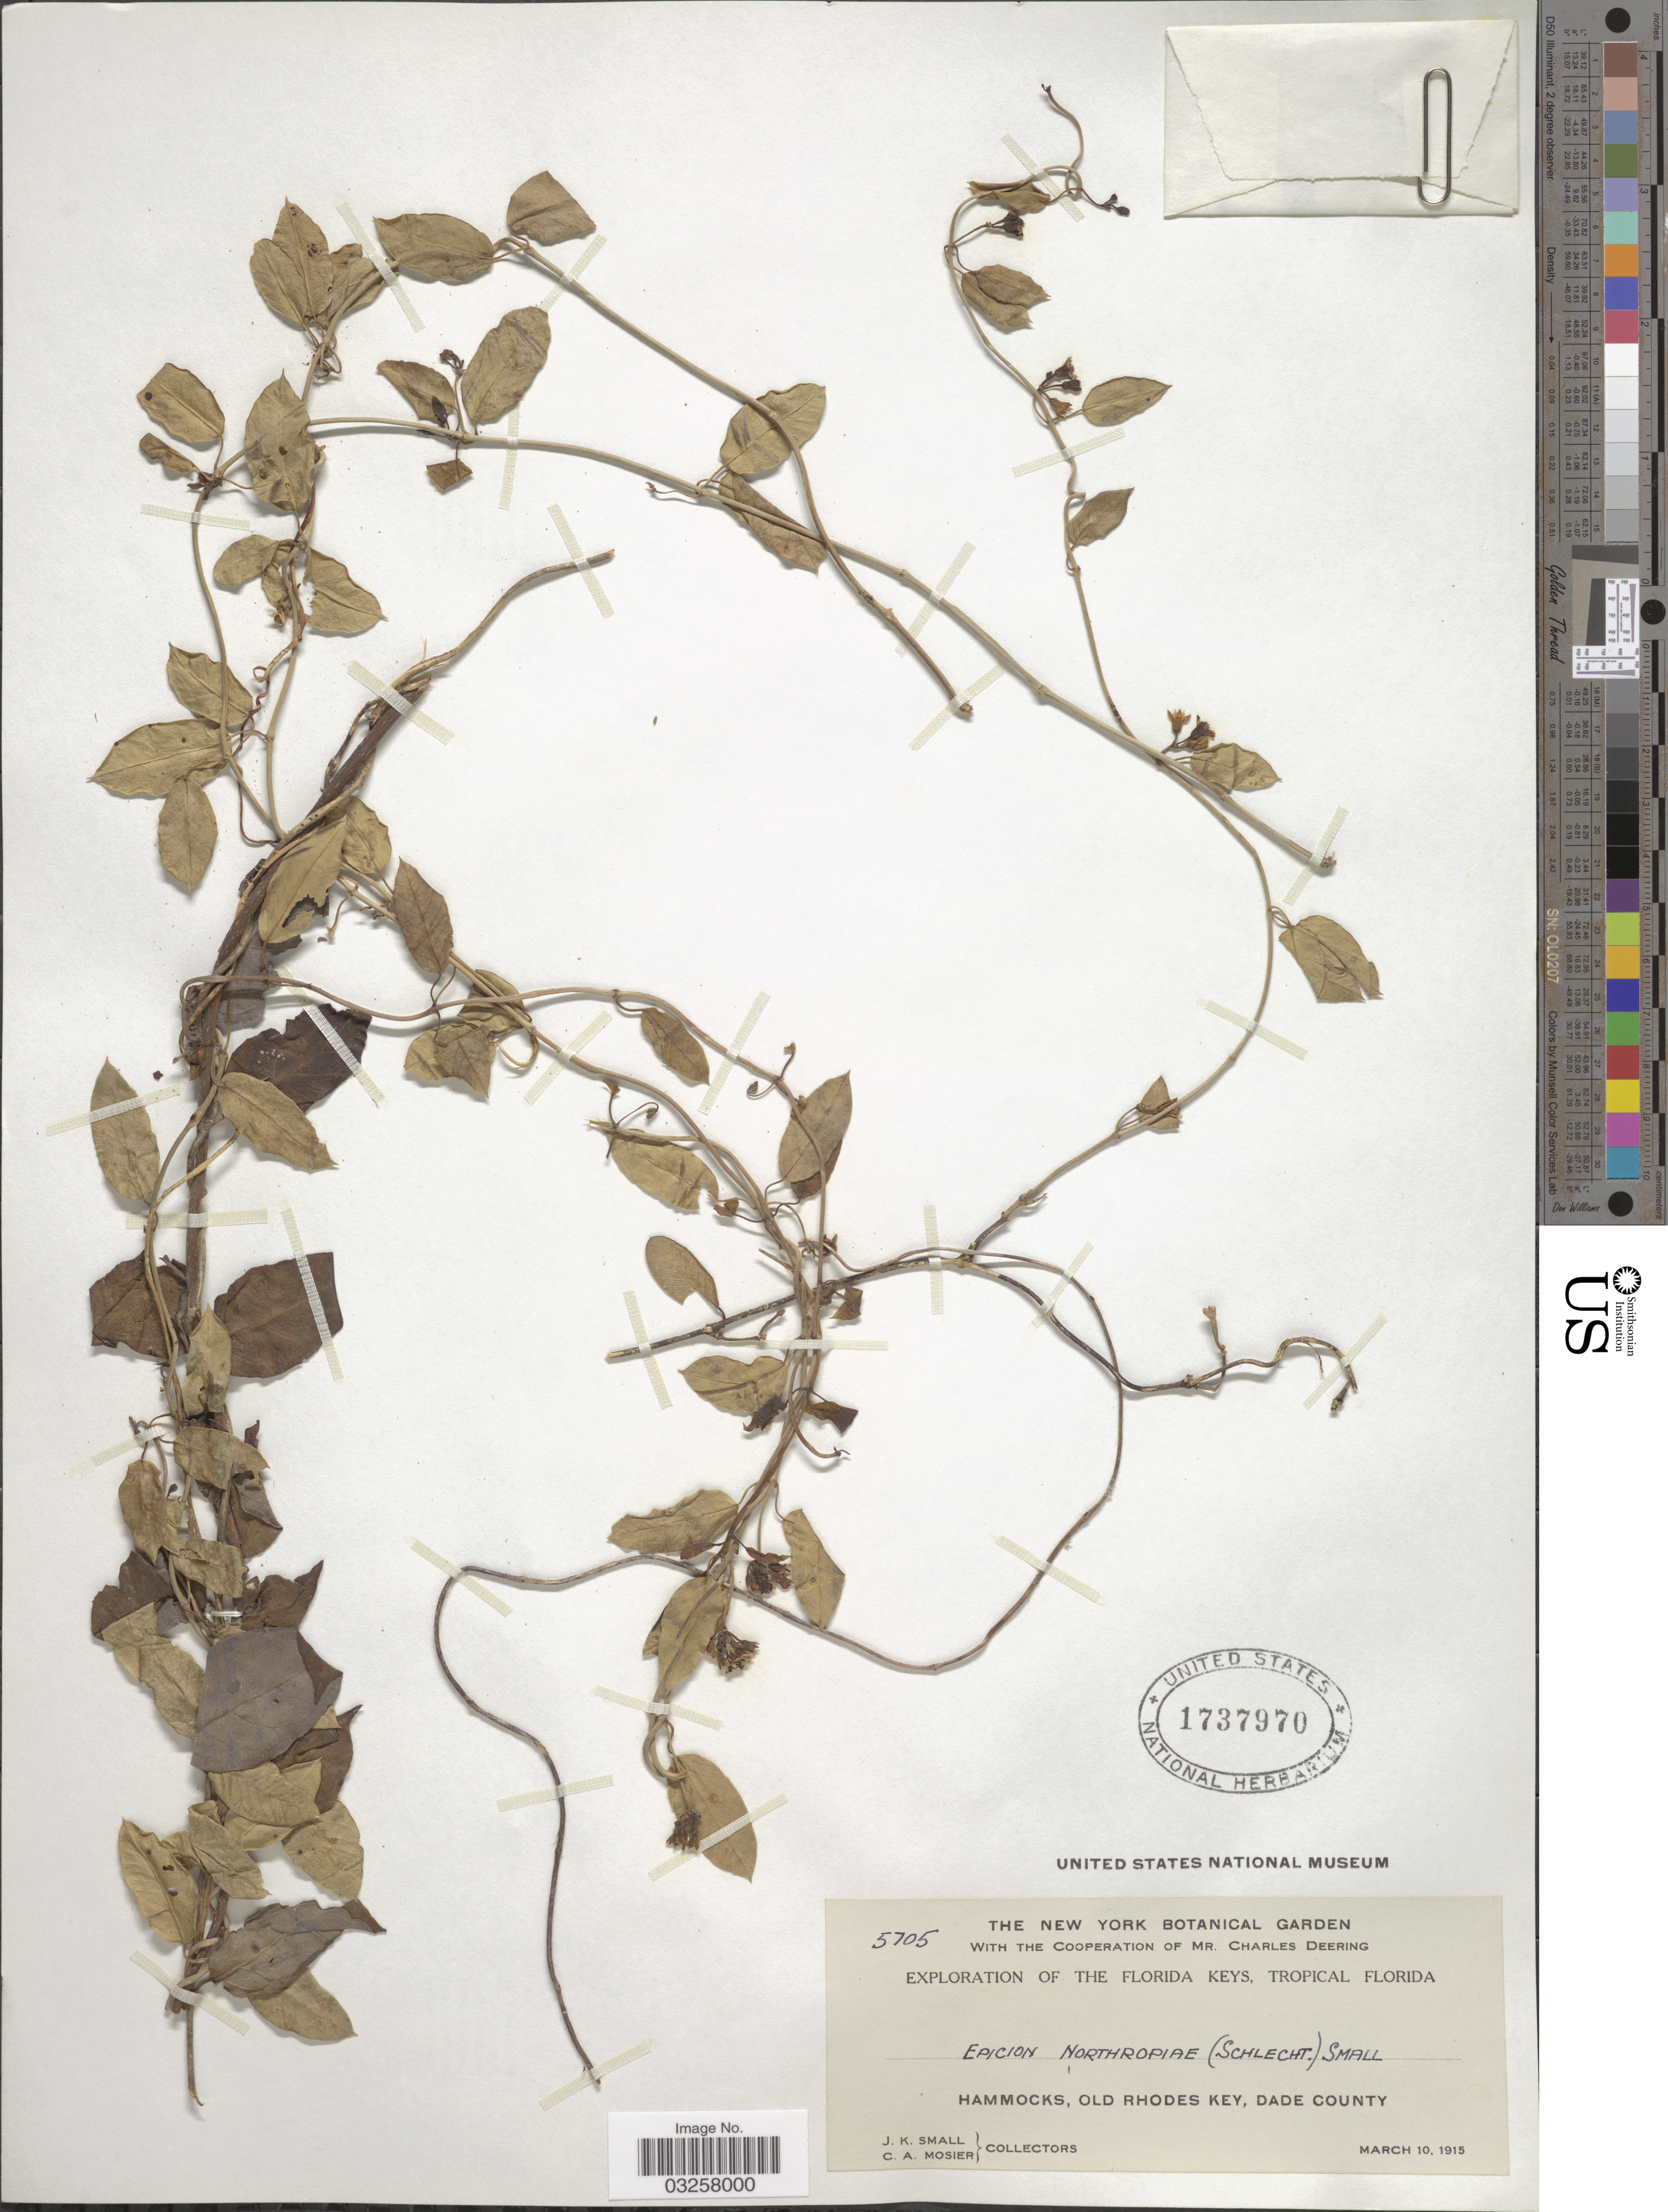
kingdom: Plantae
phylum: Tracheophyta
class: Magnoliopsida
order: Gentianales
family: Apocynaceae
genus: Metastelma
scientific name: Metastelma bahamense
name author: Griseb.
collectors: J. K. Small & C. A. Mosier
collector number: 5705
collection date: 1915-03-10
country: United States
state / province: Florida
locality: The Florida Keys, Tropical Florida. Hammocks, Old Rhodes Key, Dade County.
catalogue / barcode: US 1737970